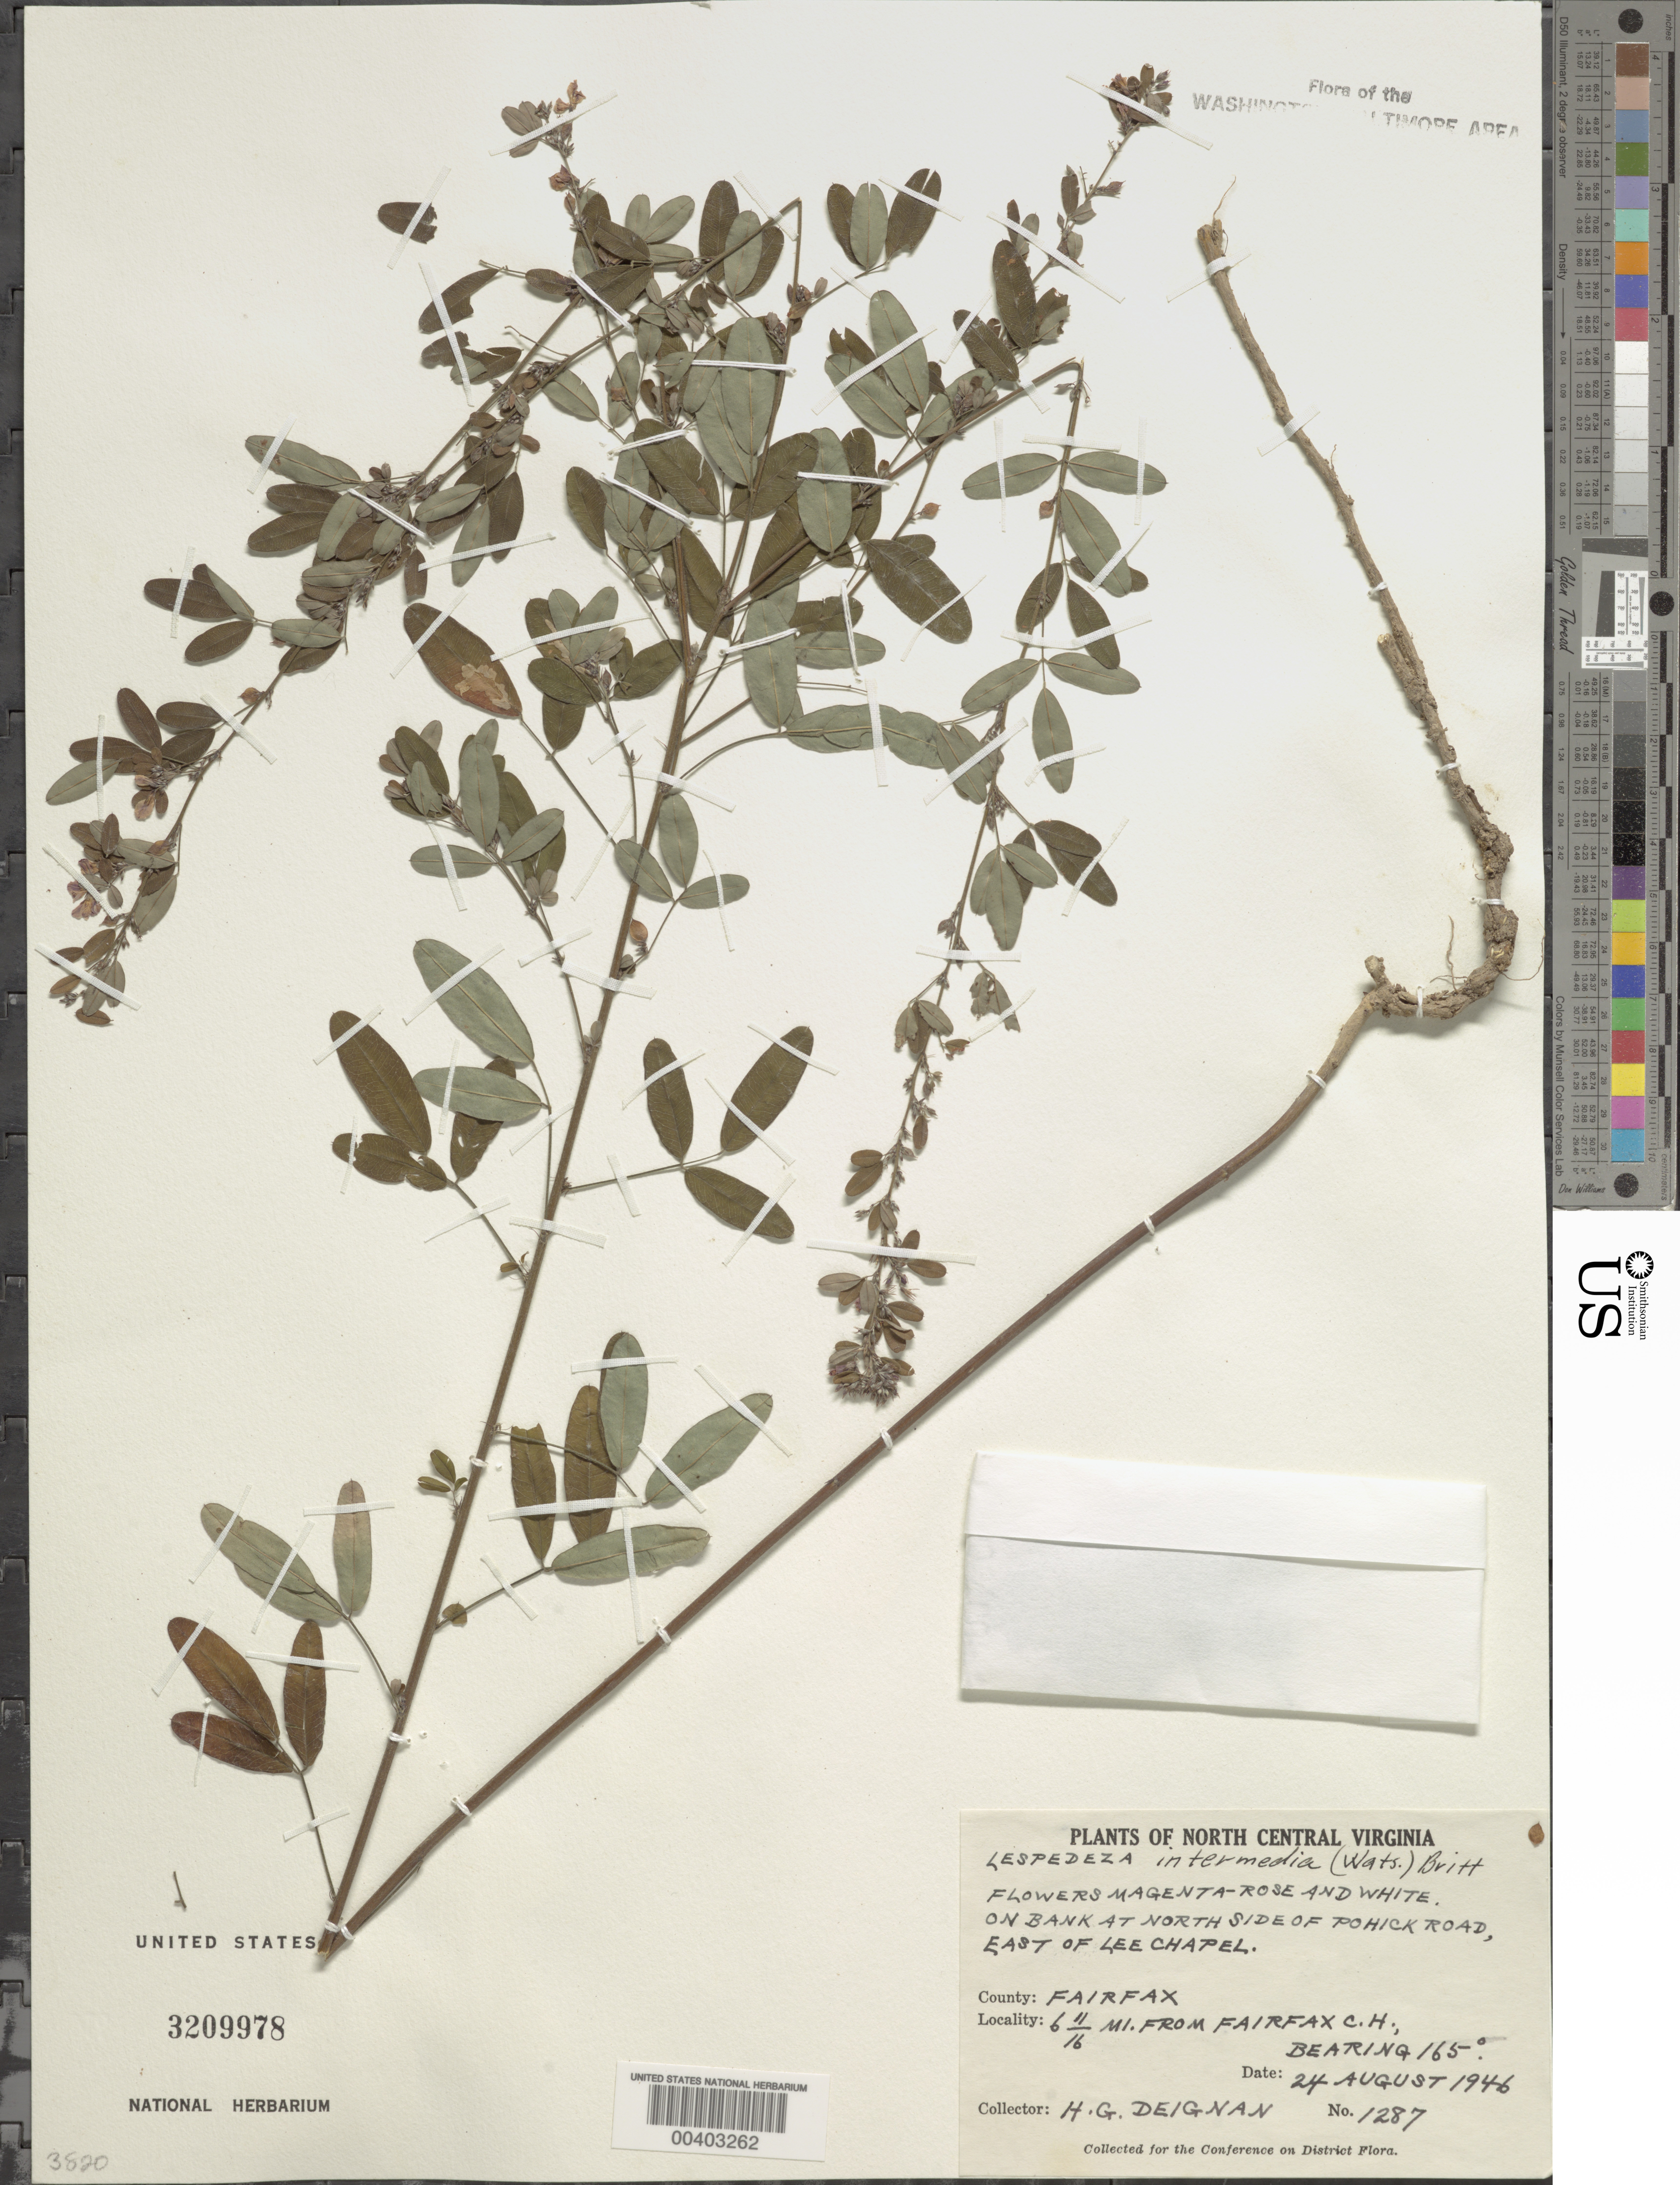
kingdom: Plantae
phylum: Tracheophyta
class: Magnoliopsida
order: Fabales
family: Fabaceae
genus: Lespedeza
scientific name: Lespedeza intermedia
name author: (S. Watson) Britton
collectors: H. Deignan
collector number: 1287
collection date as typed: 24 Aug 1946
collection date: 1946-08-24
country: United States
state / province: Virginia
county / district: Fairfax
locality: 6 11/16 mi. from Fairfax County Courthouse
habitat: On bank of road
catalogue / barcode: US 3209978